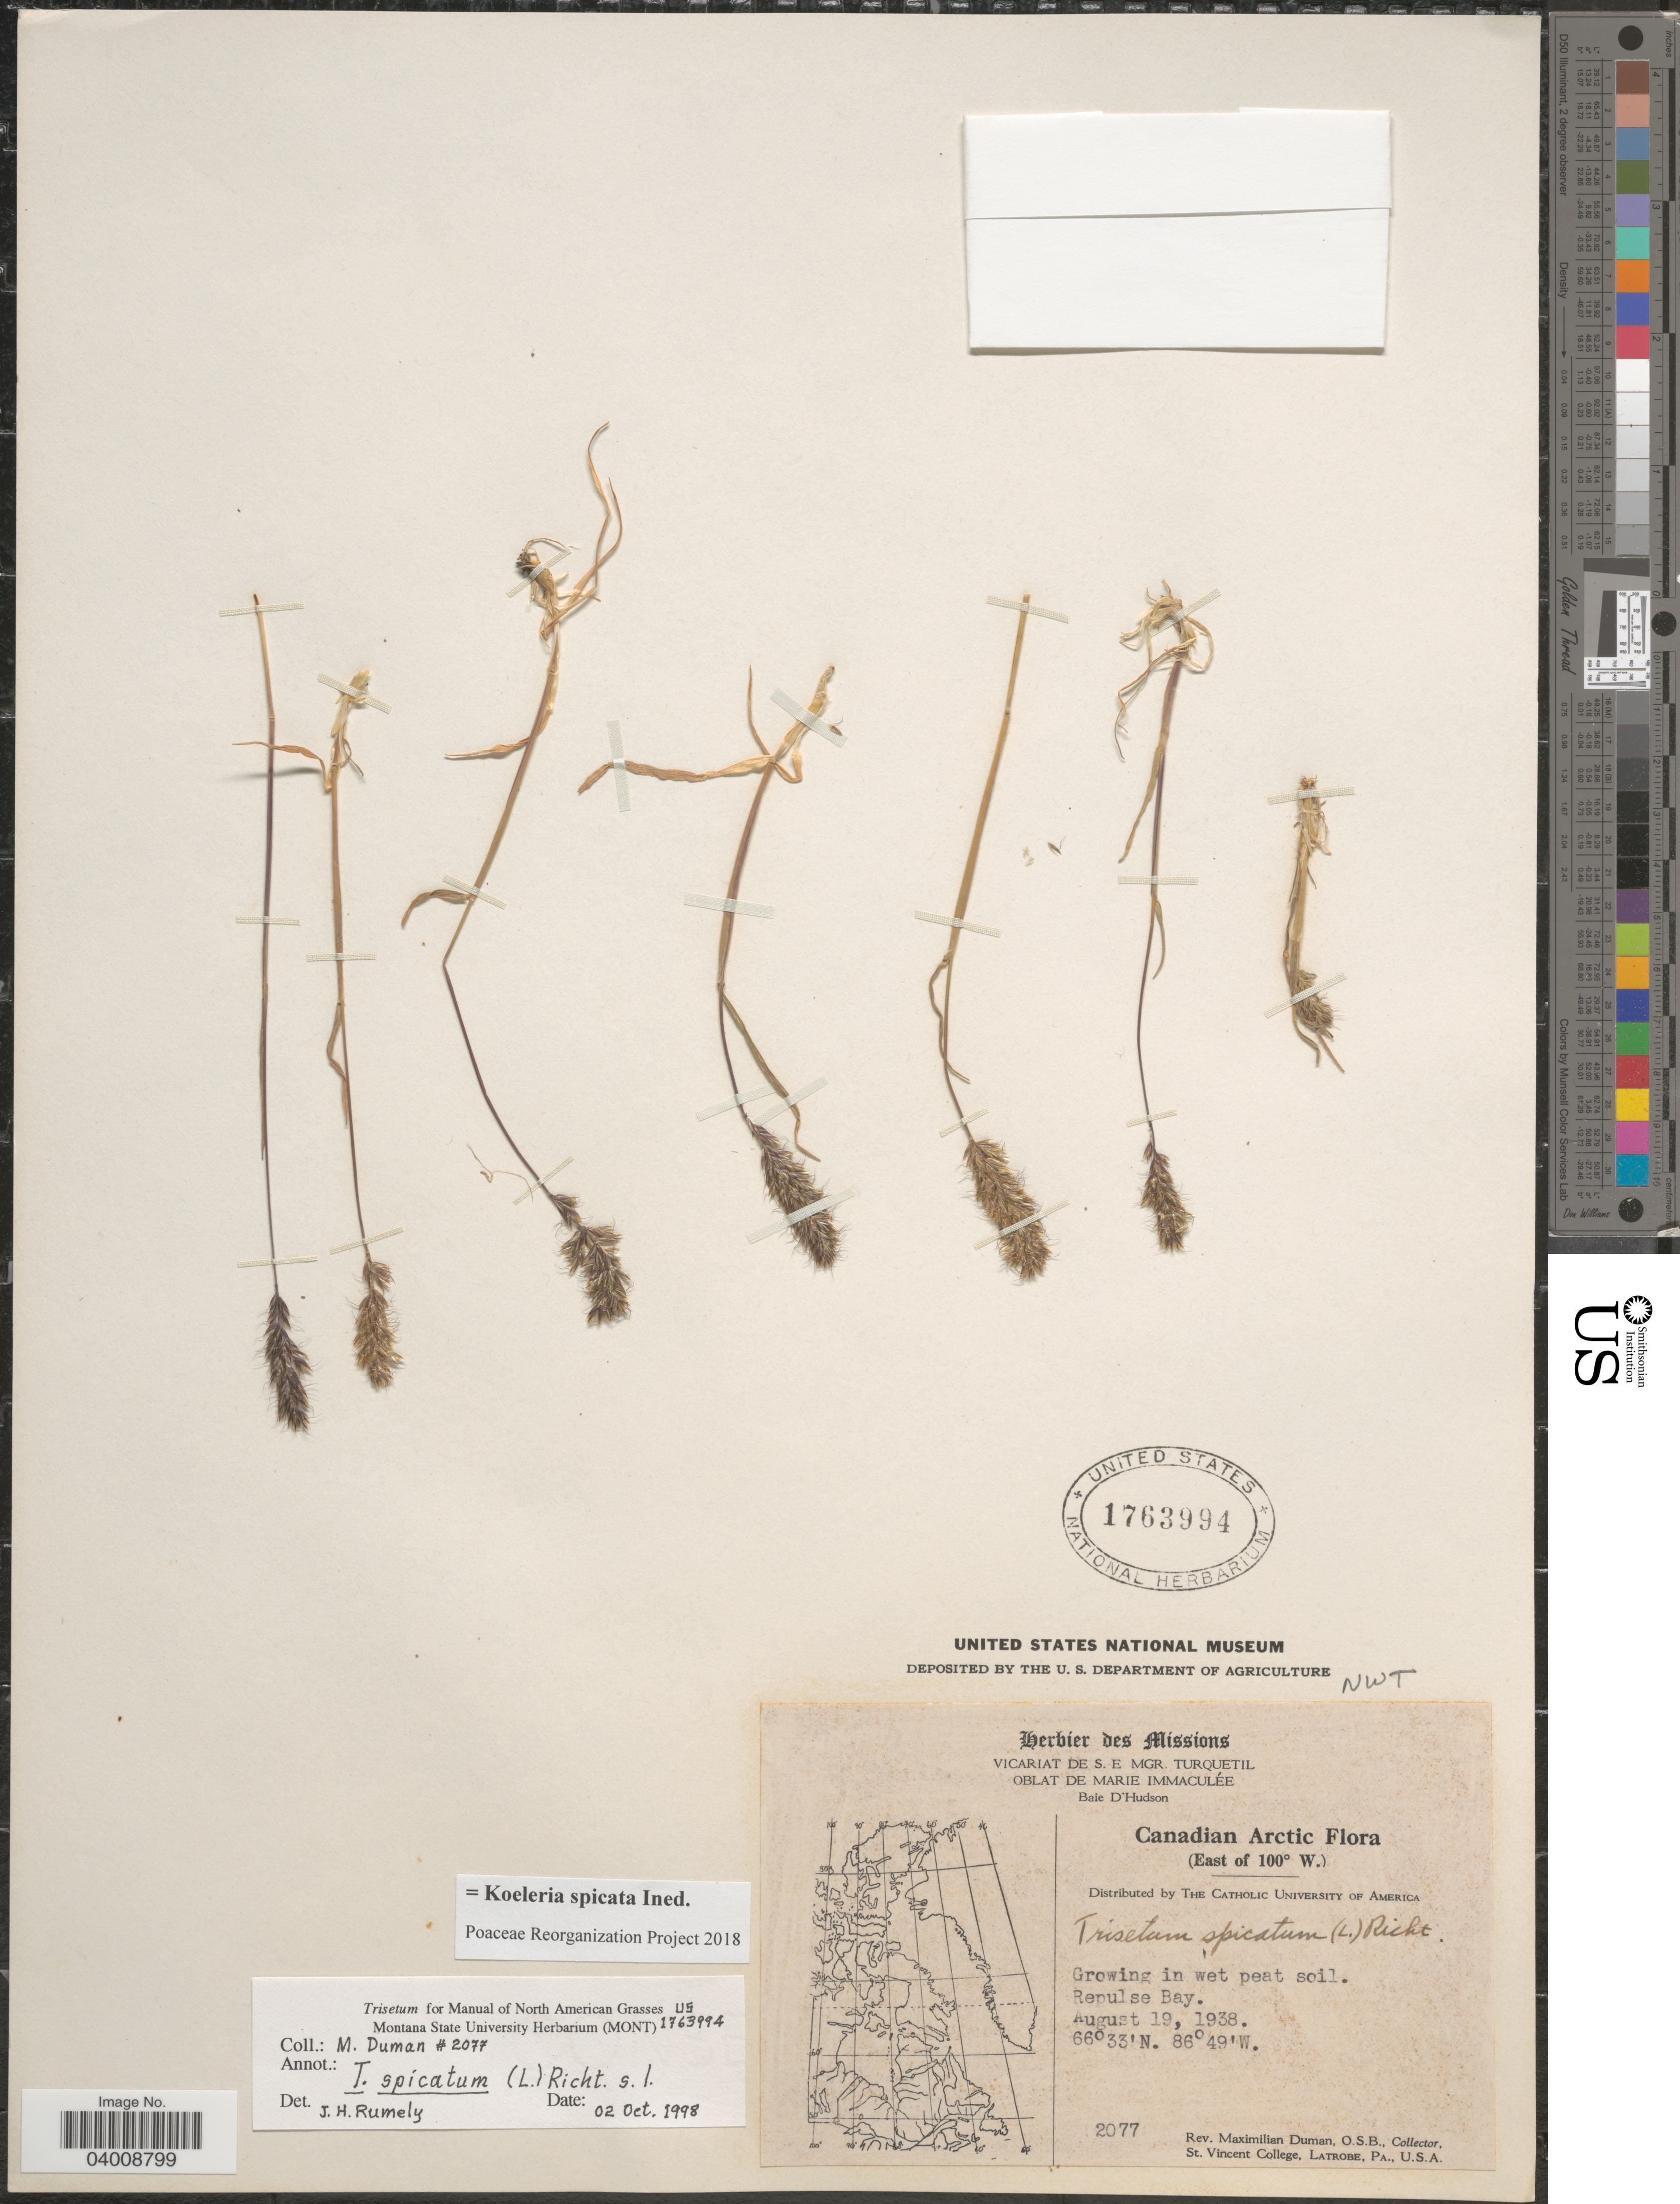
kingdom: Plantae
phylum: Tracheophyta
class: Liliopsida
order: Poales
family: Poaceae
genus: Koeleria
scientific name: Koeleria spicata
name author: (L.) Barberá et al.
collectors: M. Duman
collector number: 2077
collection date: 1938-08-19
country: Canada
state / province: Northwest Territories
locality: Canadian Arctic. (East of 100° W.) Repulse Bay.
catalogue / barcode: US 1763994